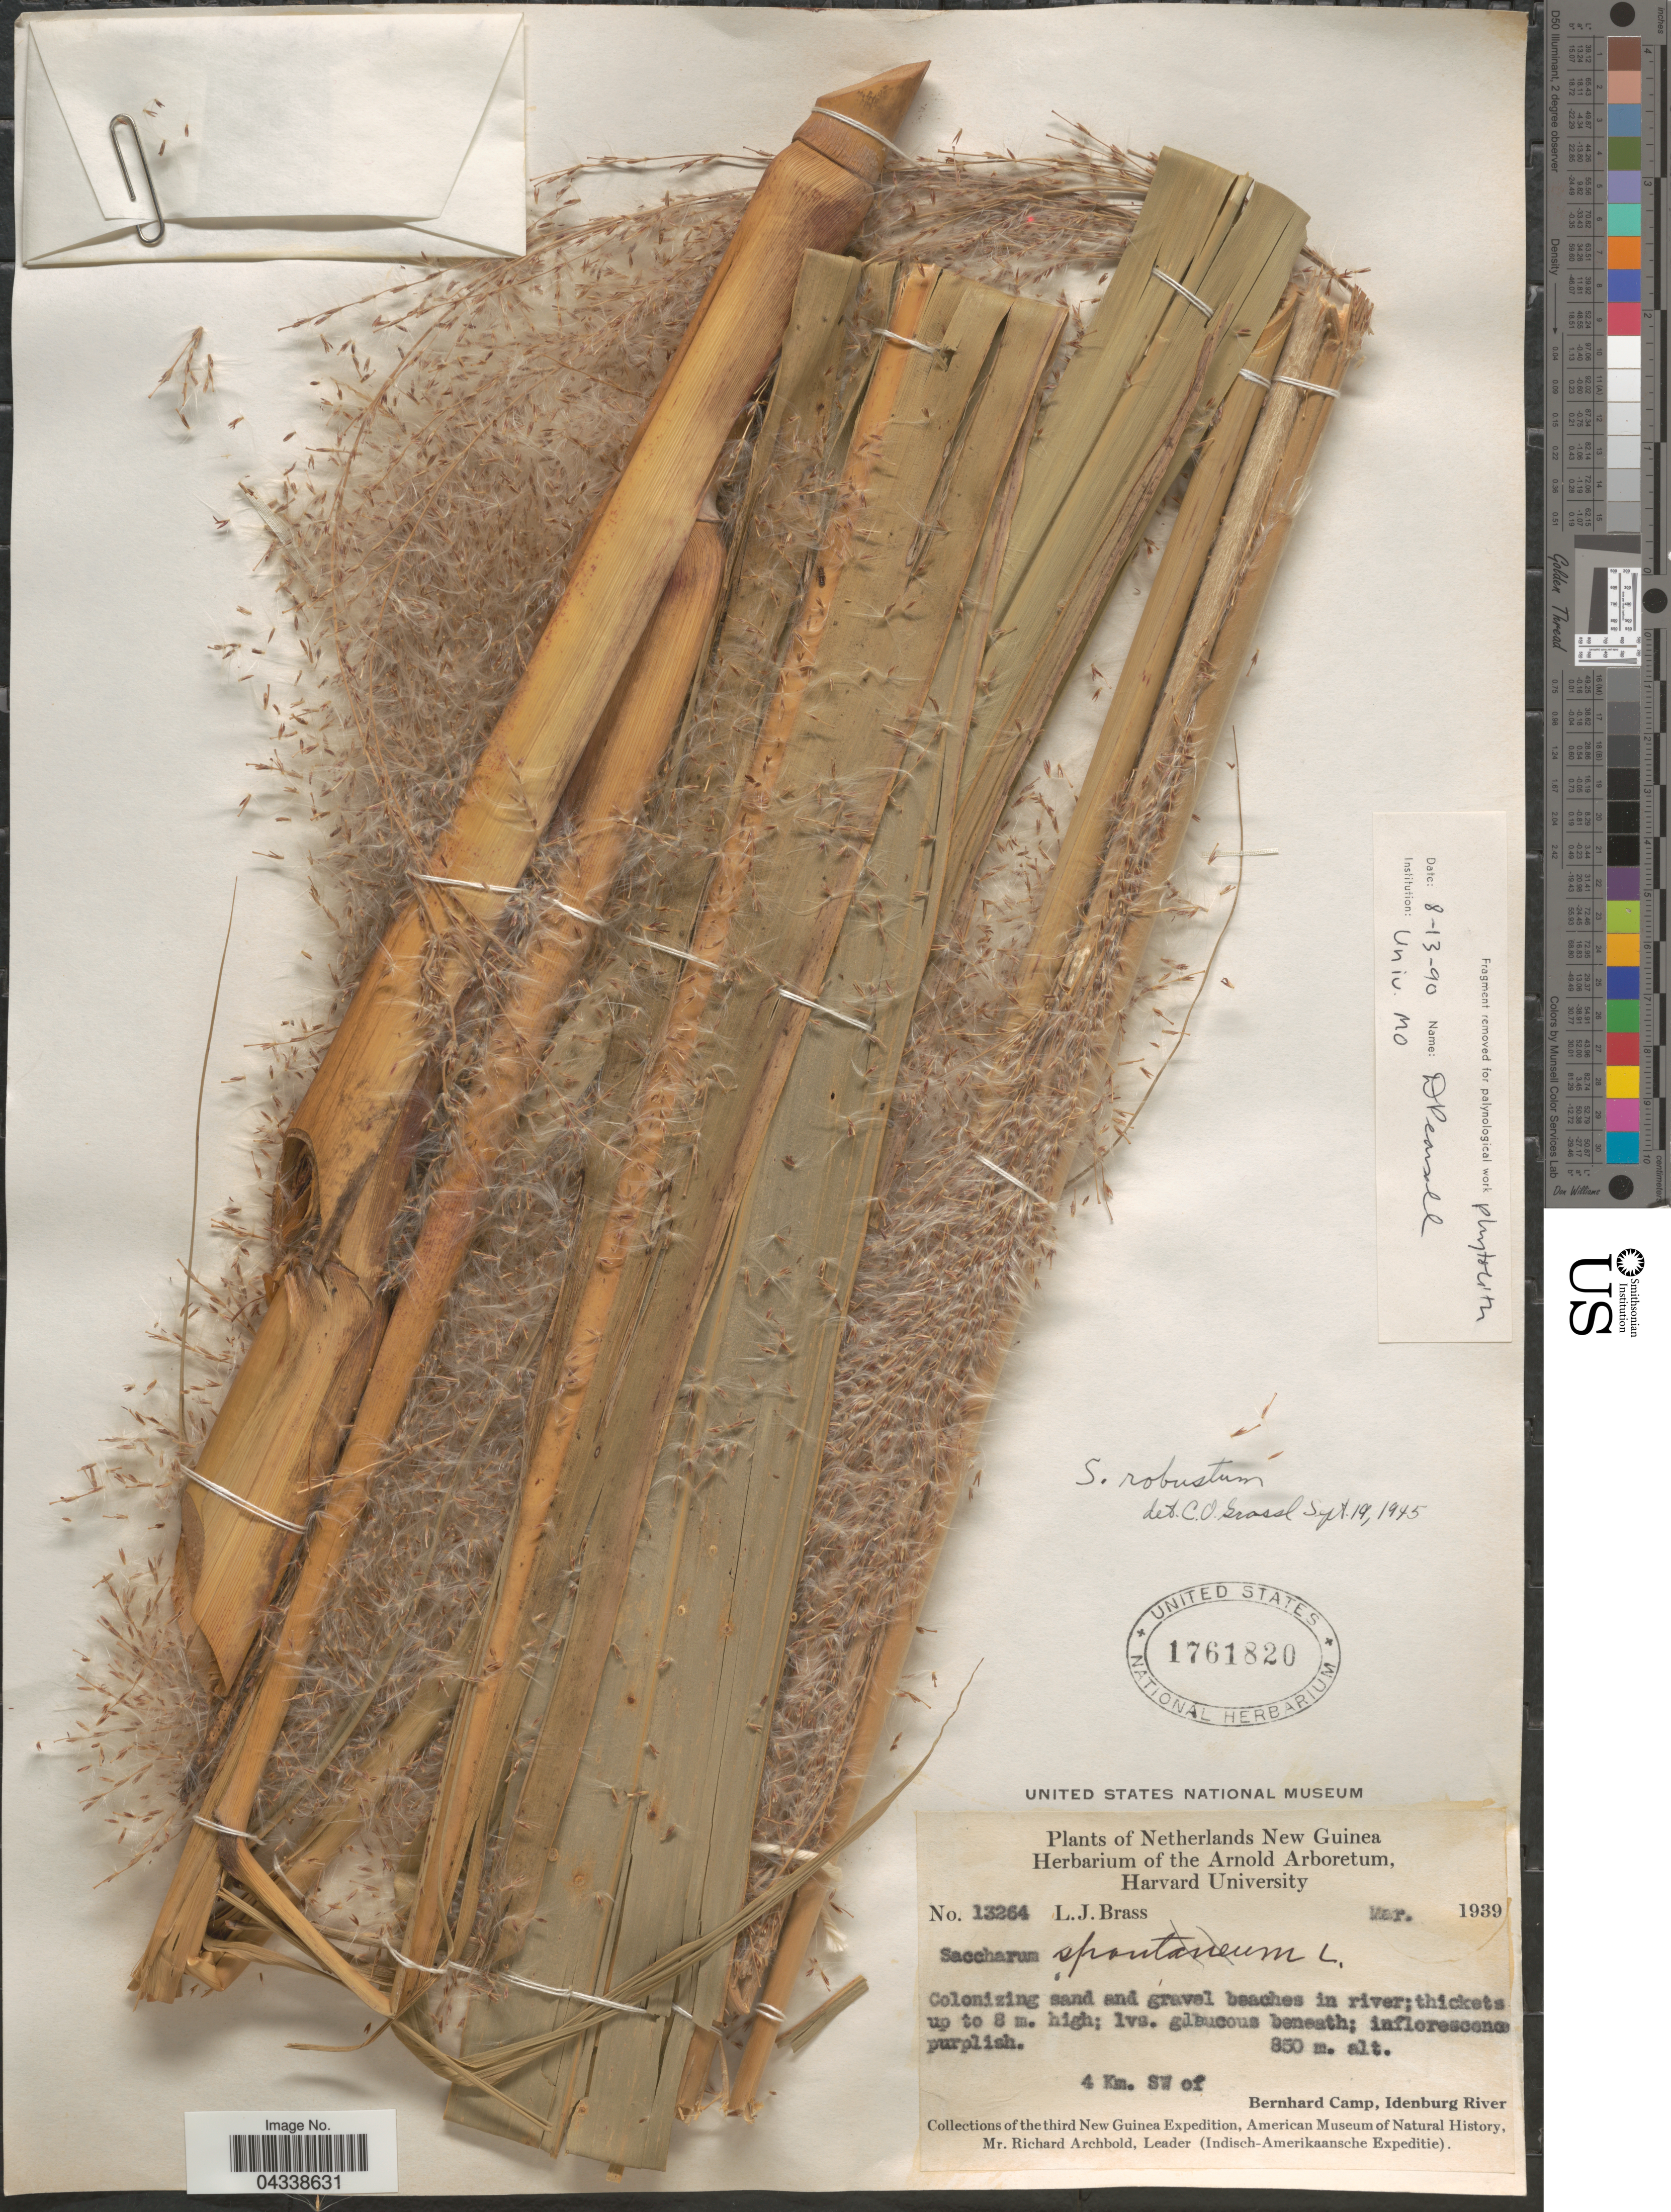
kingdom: Plantae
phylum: Tracheophyta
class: Liliopsida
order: Poales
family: Poaceae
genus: Saccharum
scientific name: Saccharum robustum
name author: Brandes & Jeswiet ex Grassl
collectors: L. J. Brass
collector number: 13264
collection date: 1939-03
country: Indonesia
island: New Guinea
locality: Netherlands New Guinea. 4 Km. SW of Bernhard Camp, Idenburg River. The third New Guinea Expedition. (Indisch-Amerikaansche Expeditie).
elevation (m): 850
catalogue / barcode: US 1761820